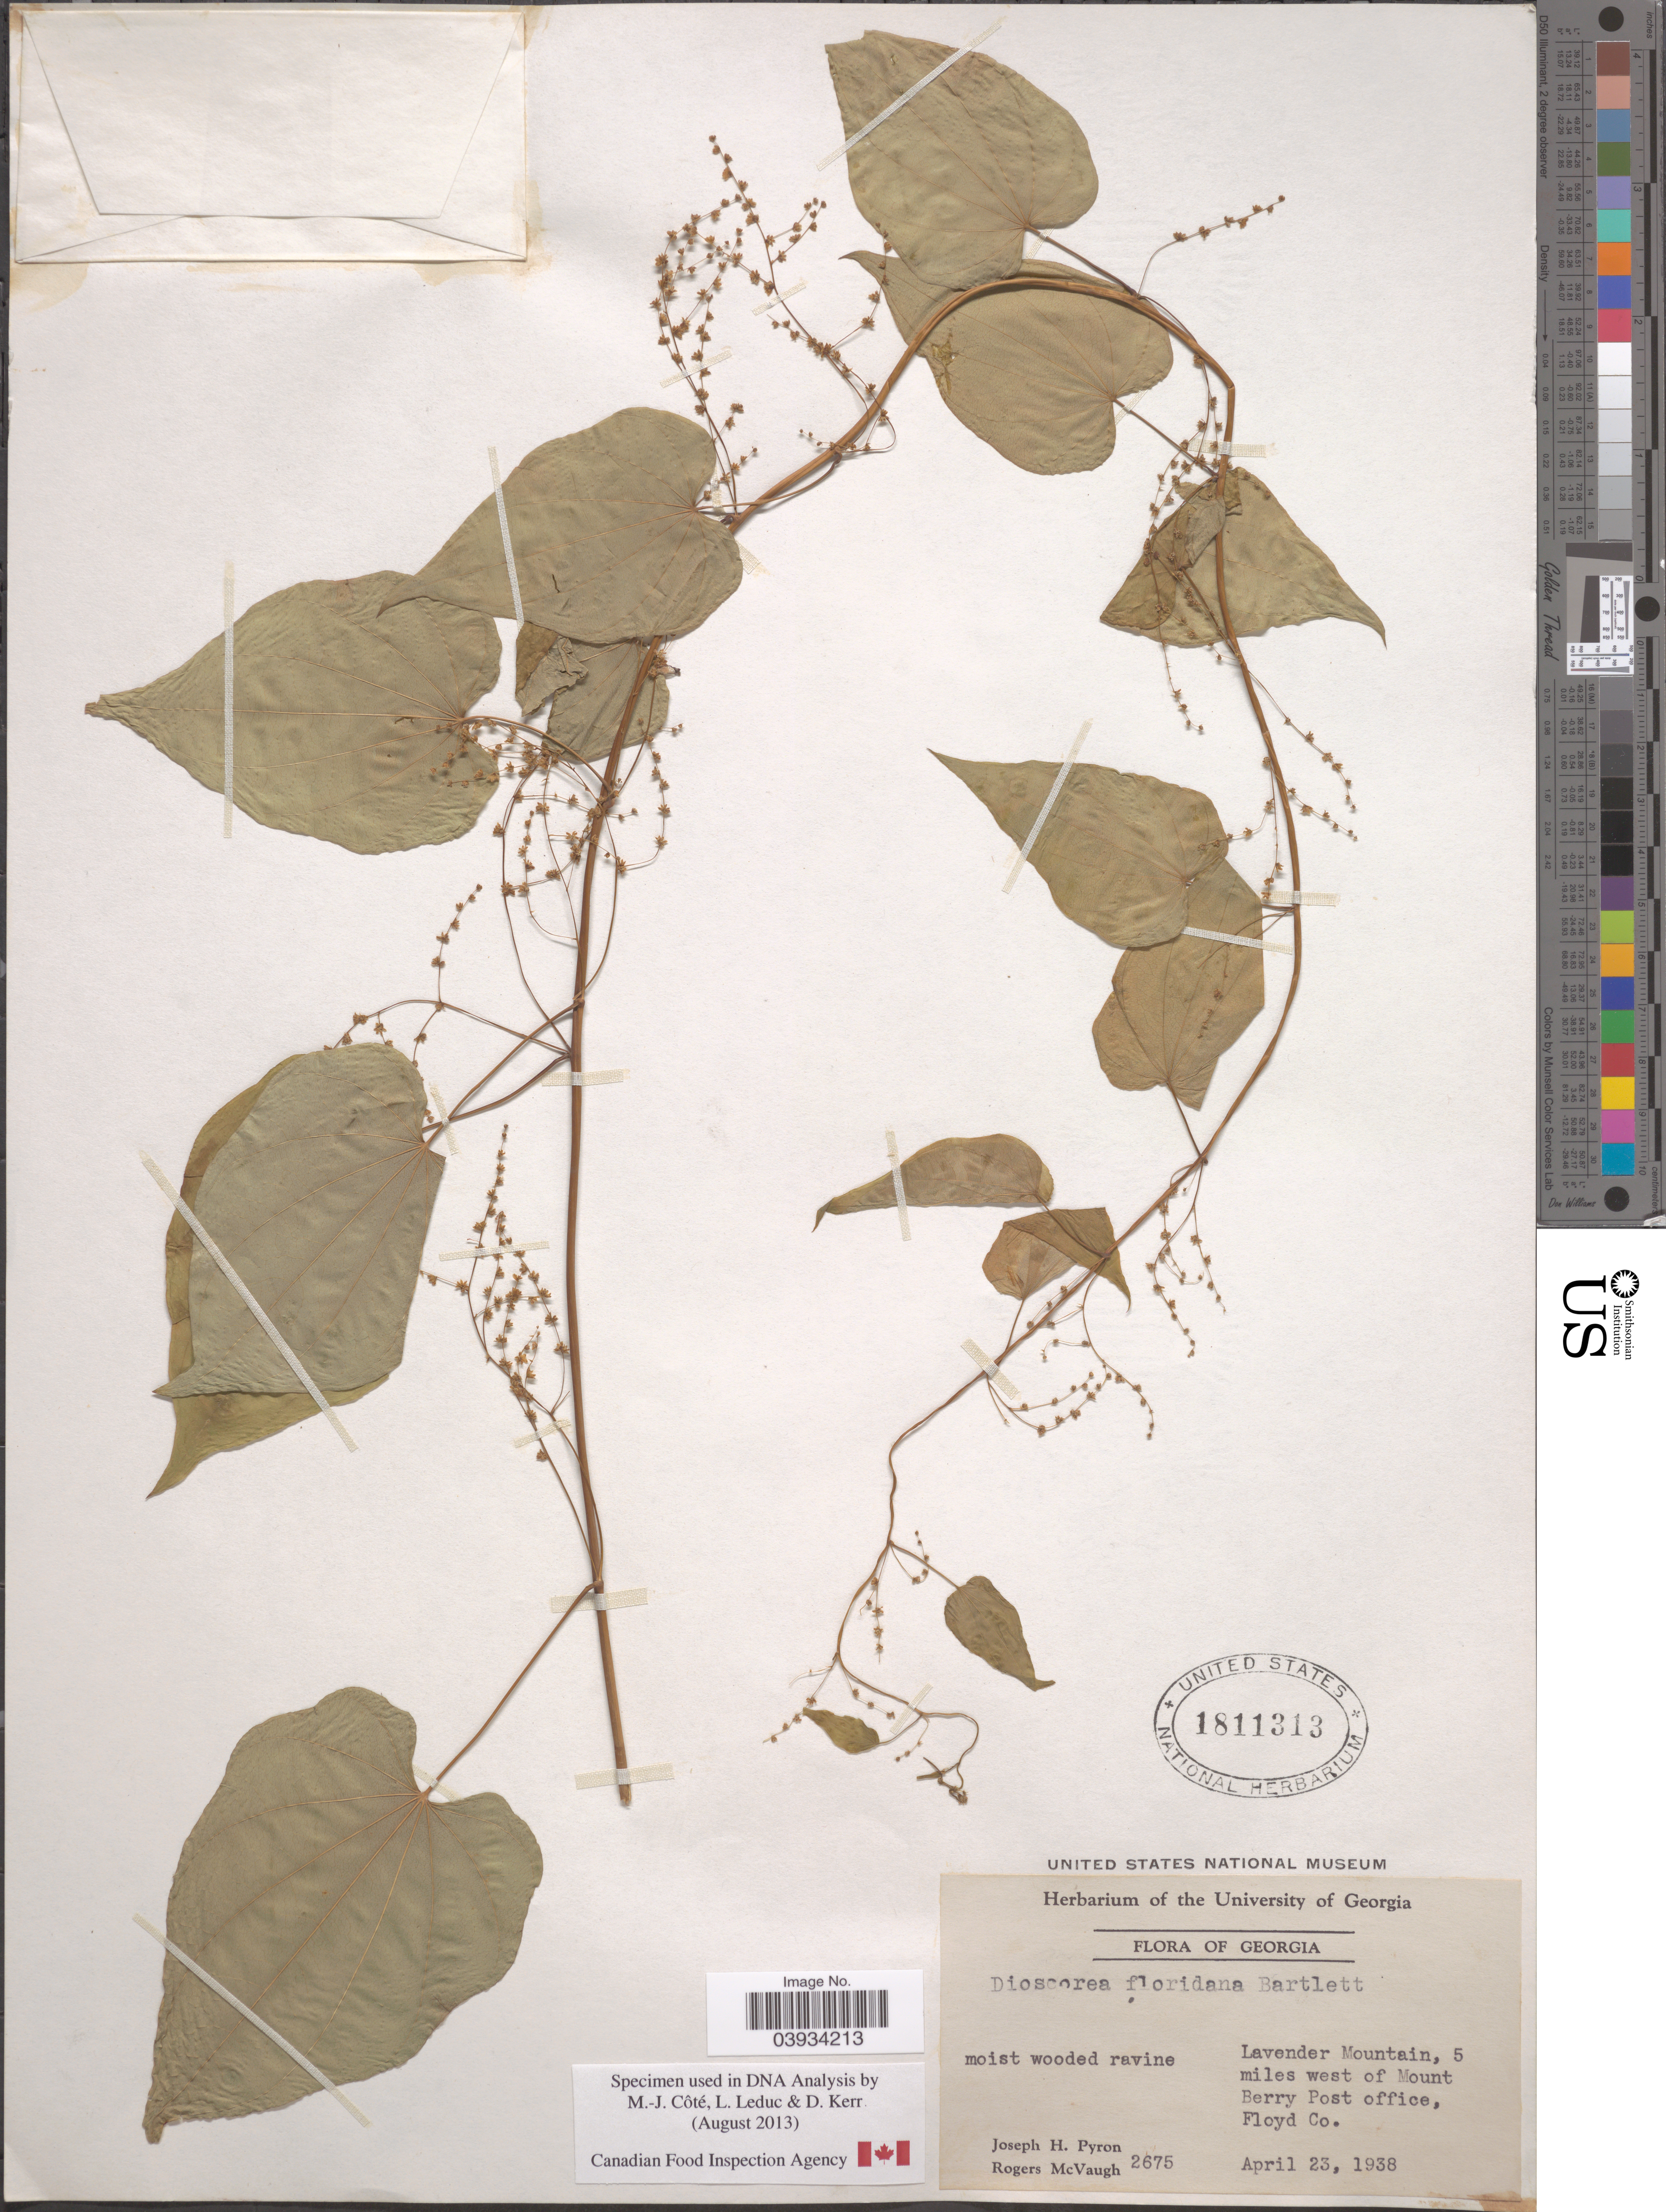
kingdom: Plantae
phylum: Tracheophyta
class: Liliopsida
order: Dioscoreales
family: Dioscoreaceae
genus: Dioscorea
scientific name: Dioscorea floridana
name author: Bartlett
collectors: J. H. Pyron & R. McVaugh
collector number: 2675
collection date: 1938-04-23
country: United States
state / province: Georgia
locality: Lavender Mountain, 5 miles west of Mount Berry Post office, Floyd Co.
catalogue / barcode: US 1811313